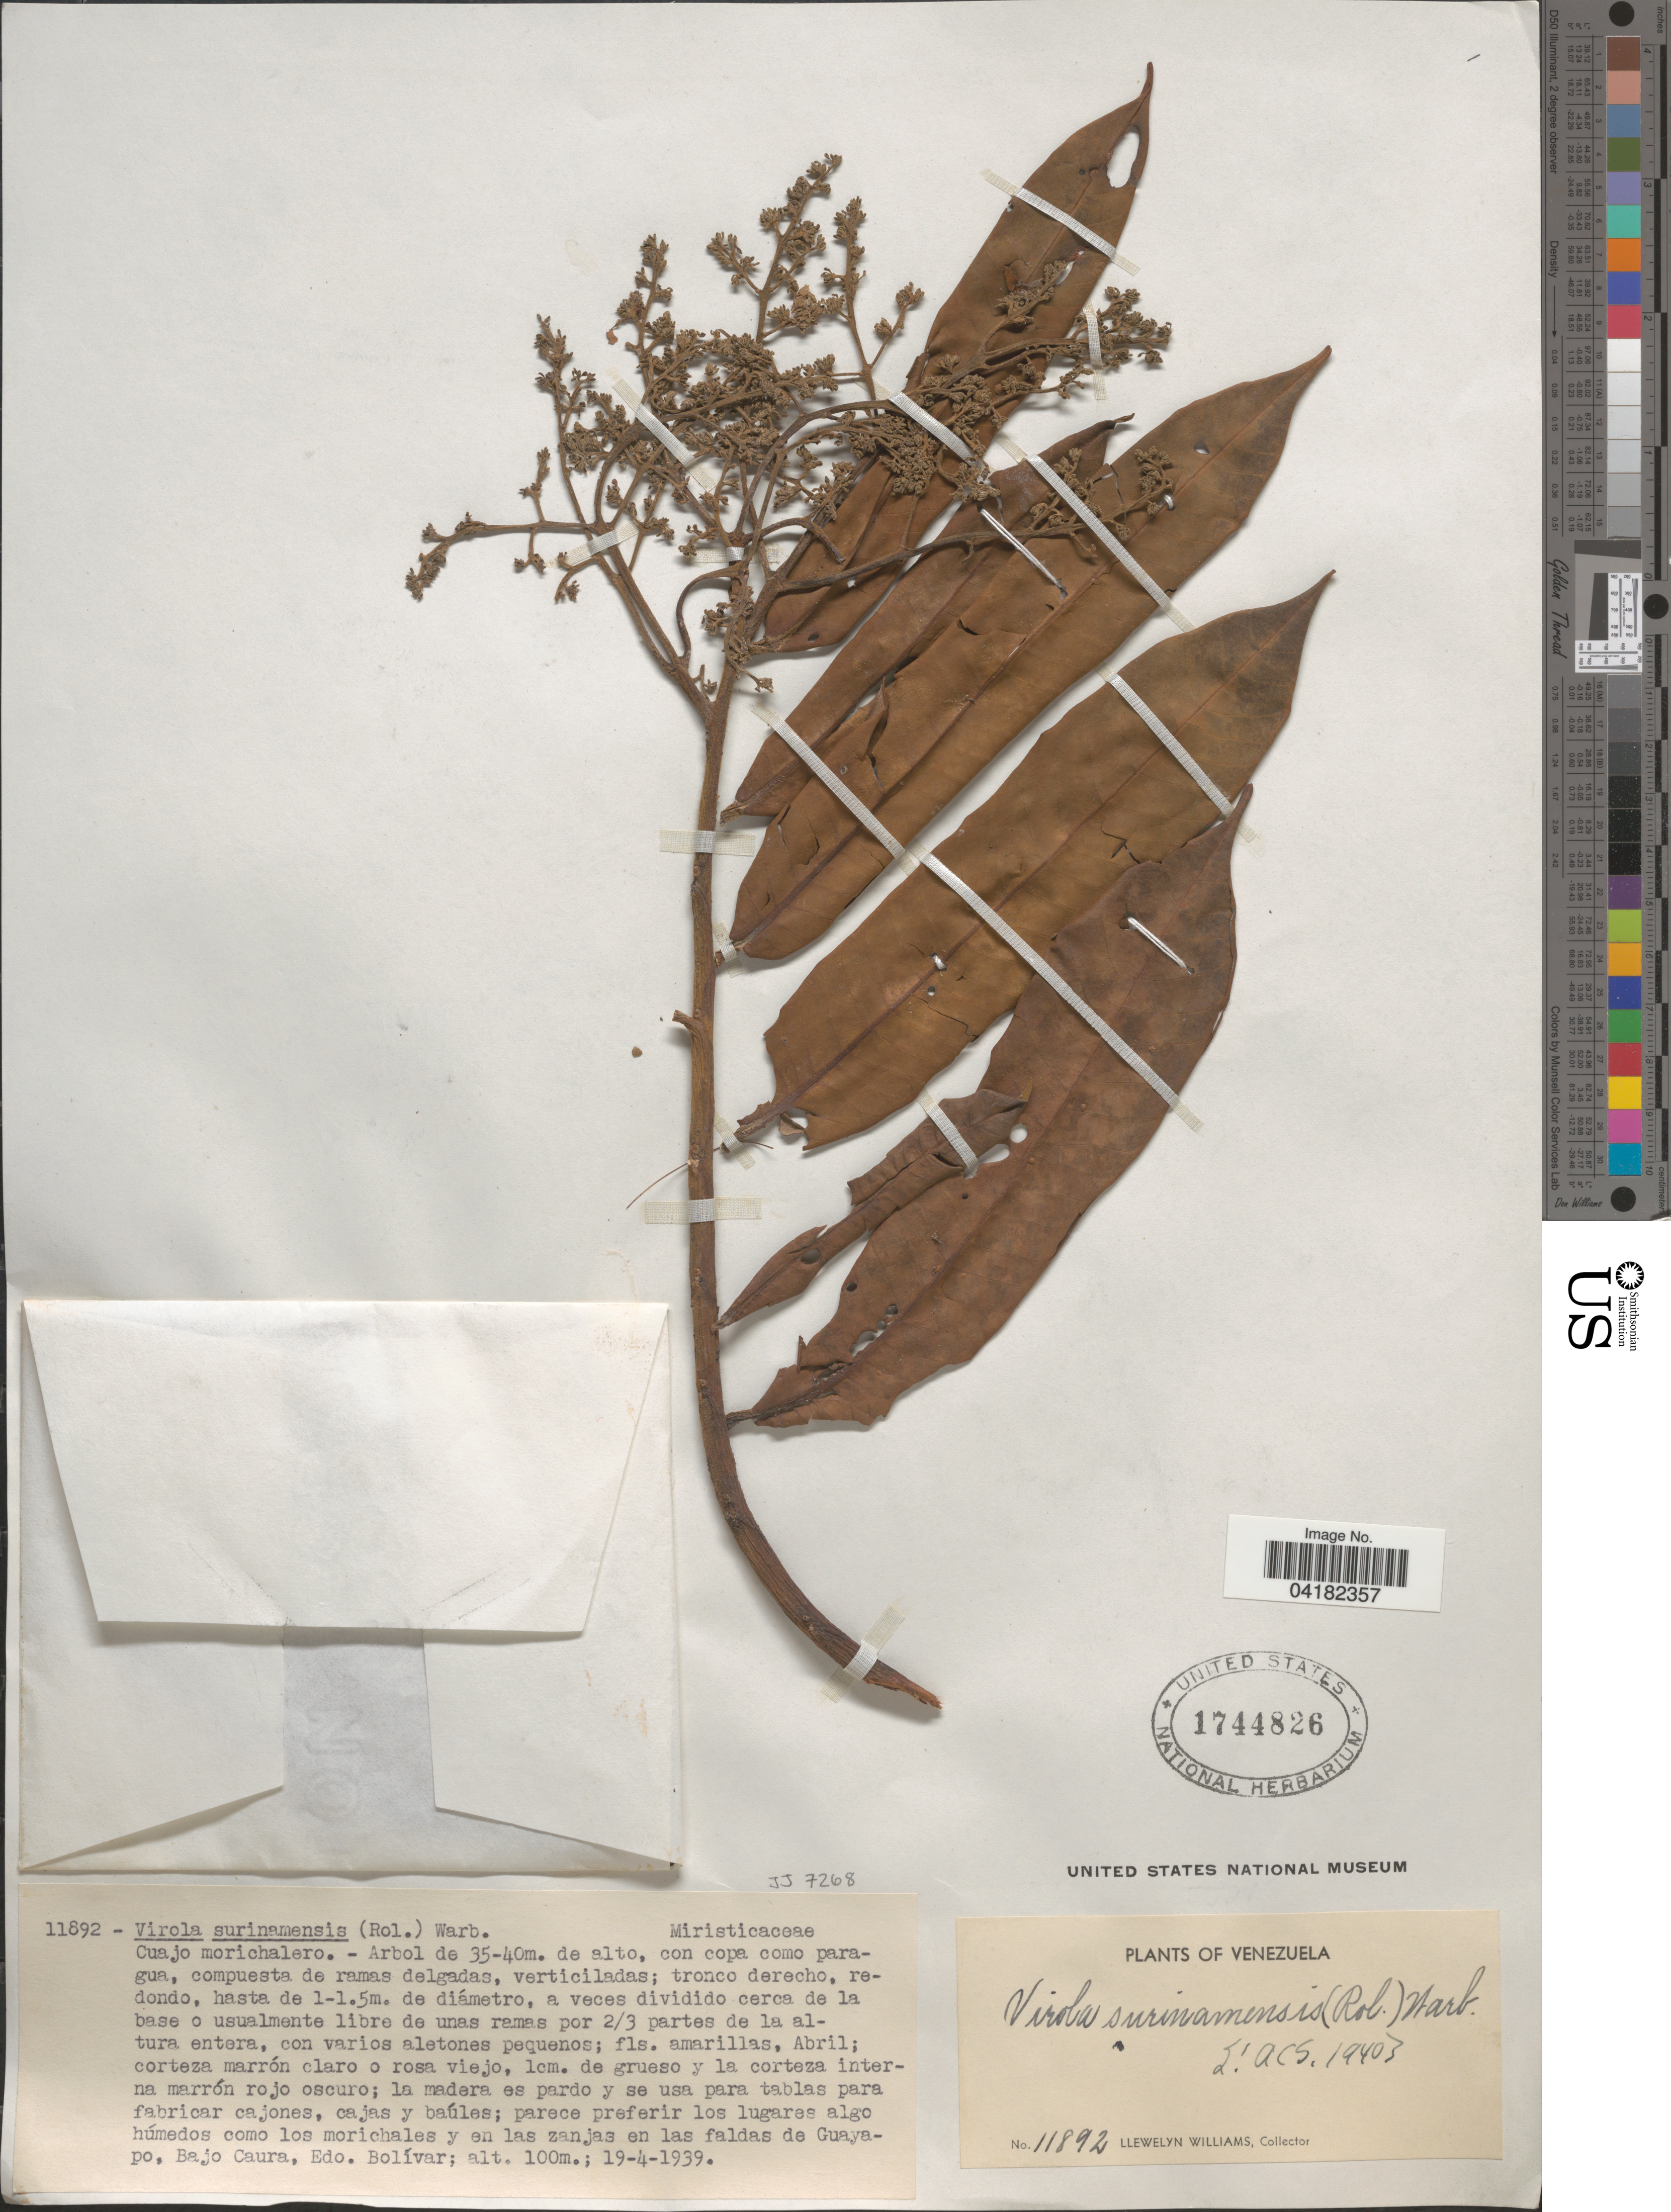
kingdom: Plantae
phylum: Tracheophyta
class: Magnoliopsida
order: Magnoliales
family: Myristicaceae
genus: Virola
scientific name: Virola surinamensis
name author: (Rol.) Warb.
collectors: Ll. Williams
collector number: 11892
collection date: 1939-04-19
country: Venezuela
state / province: Bolivar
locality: Parece preferir los lugares algo húmedos como los morichales y en las zanjas en las faldas de Guayapo, Bajo Caura.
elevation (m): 100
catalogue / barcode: US 1744826